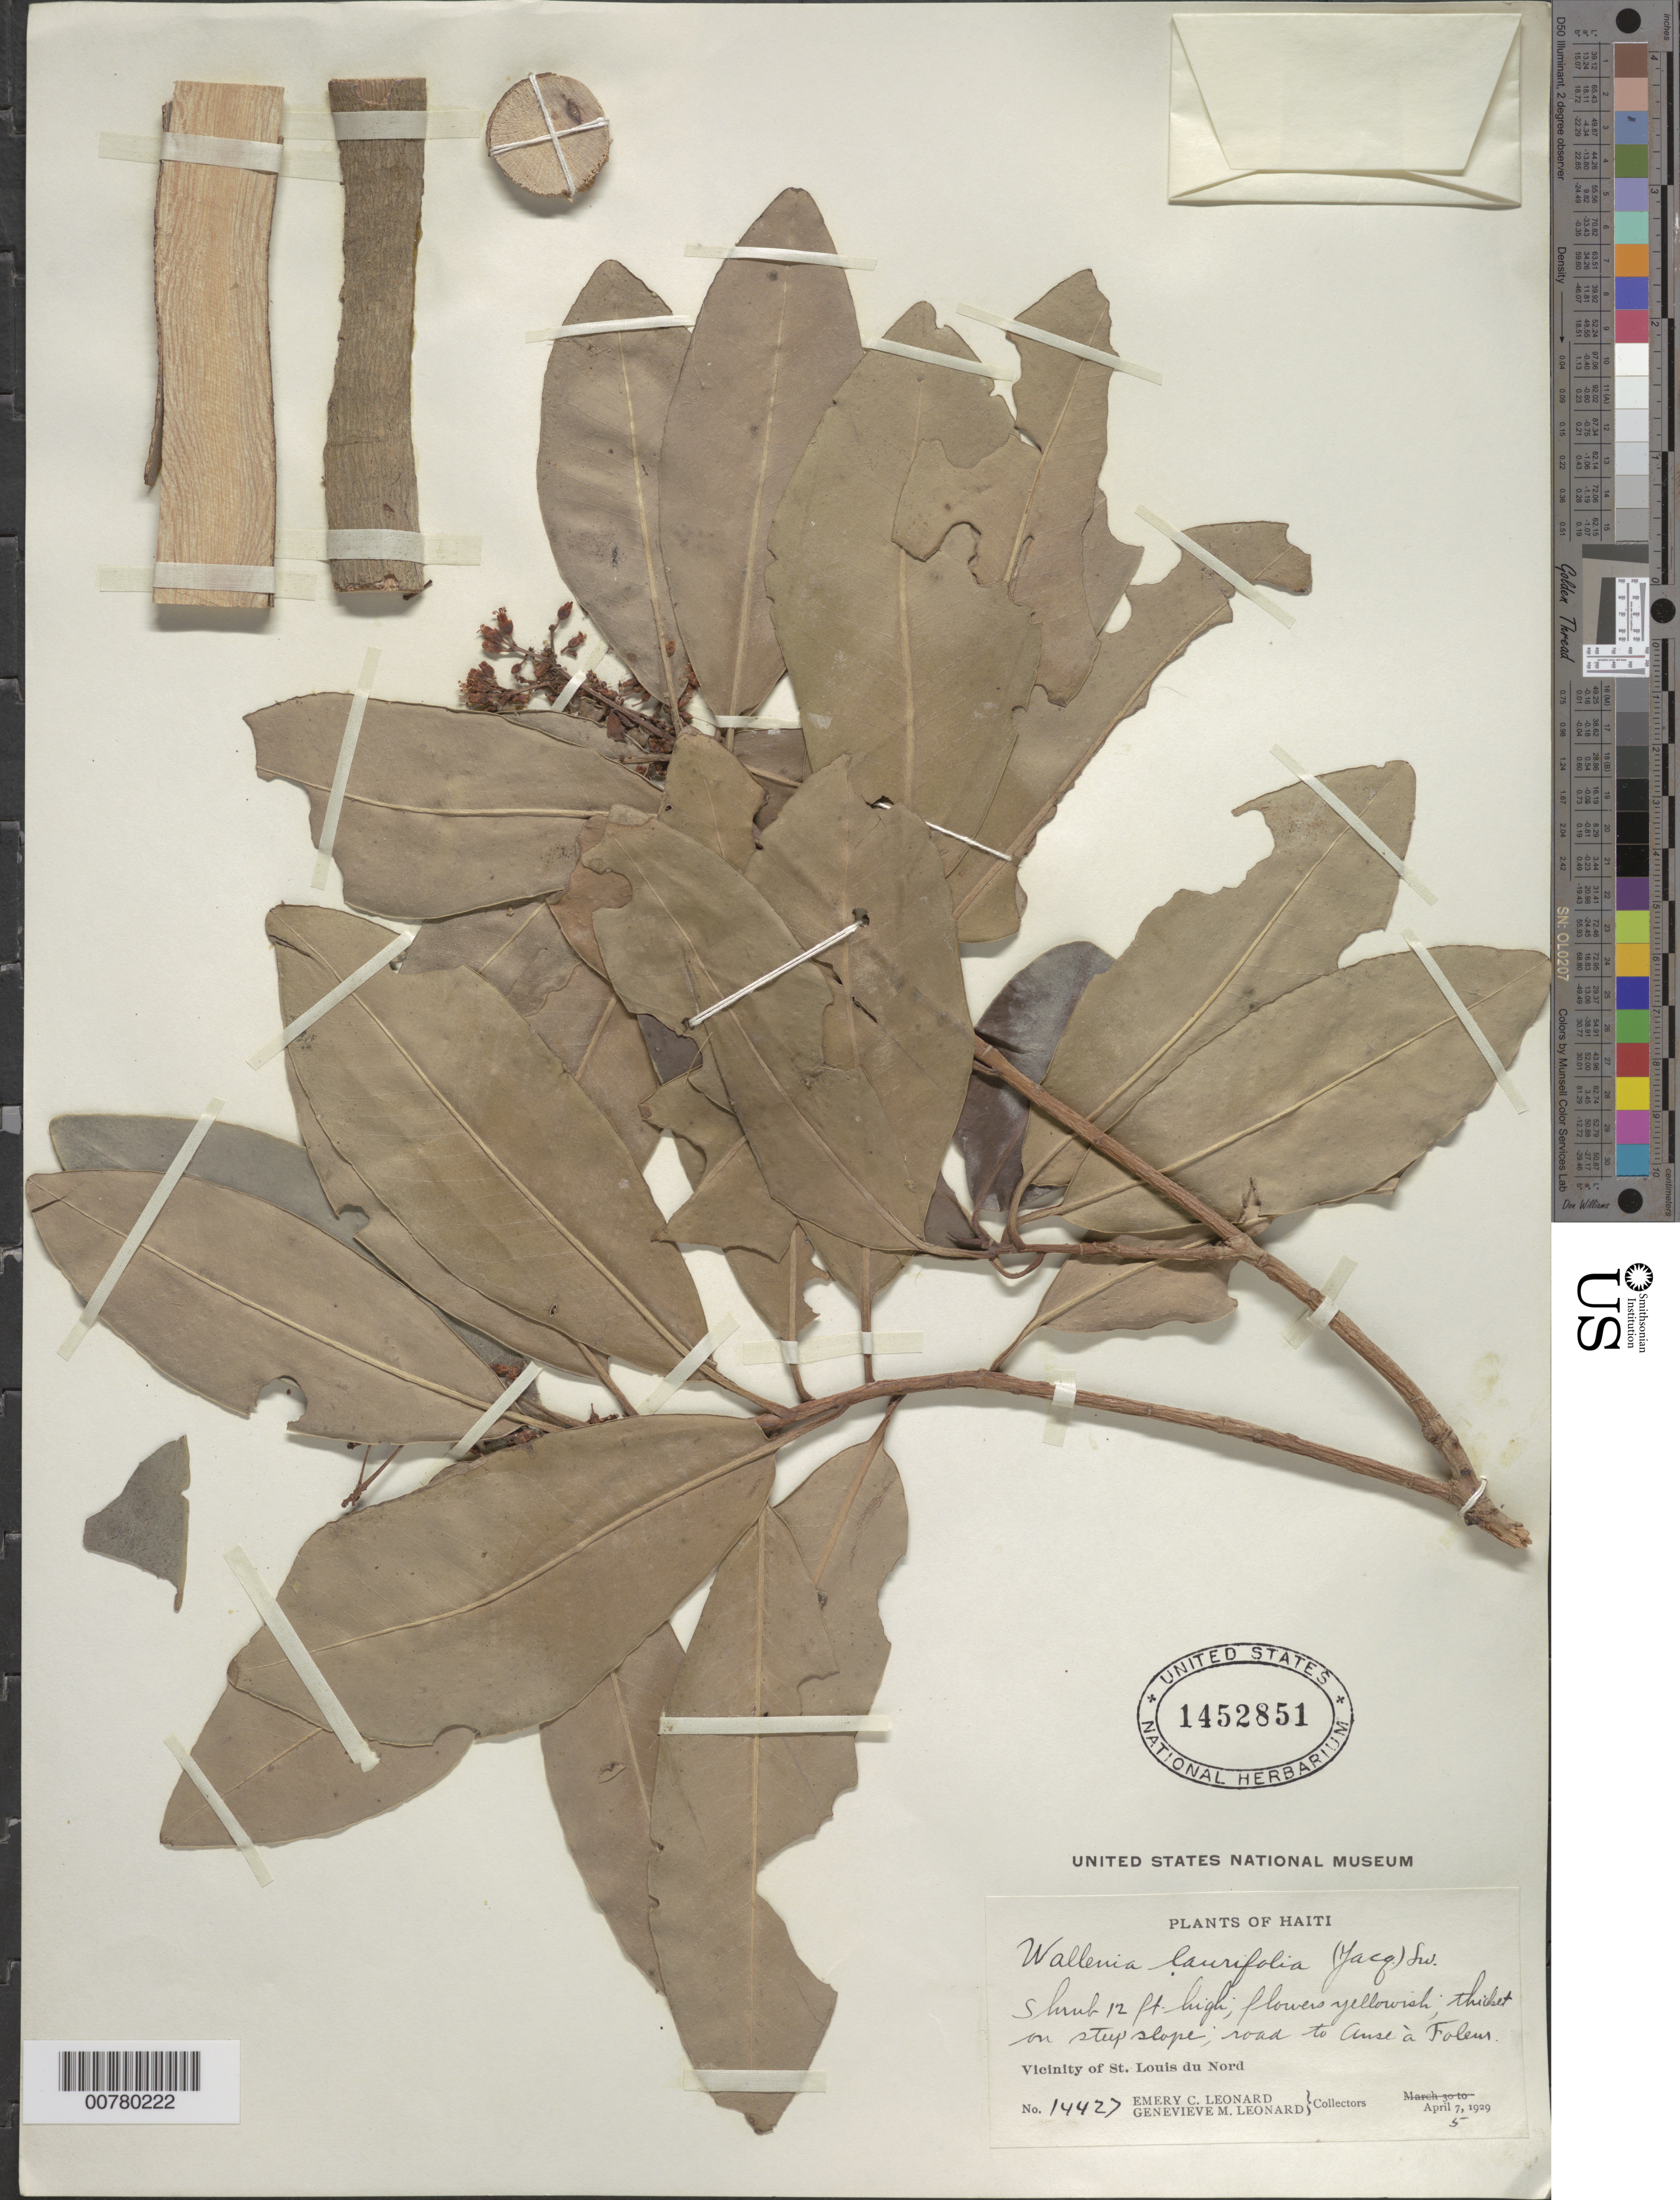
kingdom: Plantae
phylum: Tracheophyta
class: Magnoliopsida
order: Ericales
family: Primulaceae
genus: Wallenia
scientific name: Wallenia laurifolia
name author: Sw.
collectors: E. C. Leonard & G. M. Leonard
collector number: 14427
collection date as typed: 05 Apr 1929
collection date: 1929-04-05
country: Haiti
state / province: Nord-Ouest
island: Hispaniola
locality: Vicinity of St. Louis du Nord, road to Anse à Foleur.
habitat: Thicket on steep slope.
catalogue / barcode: US 1452851